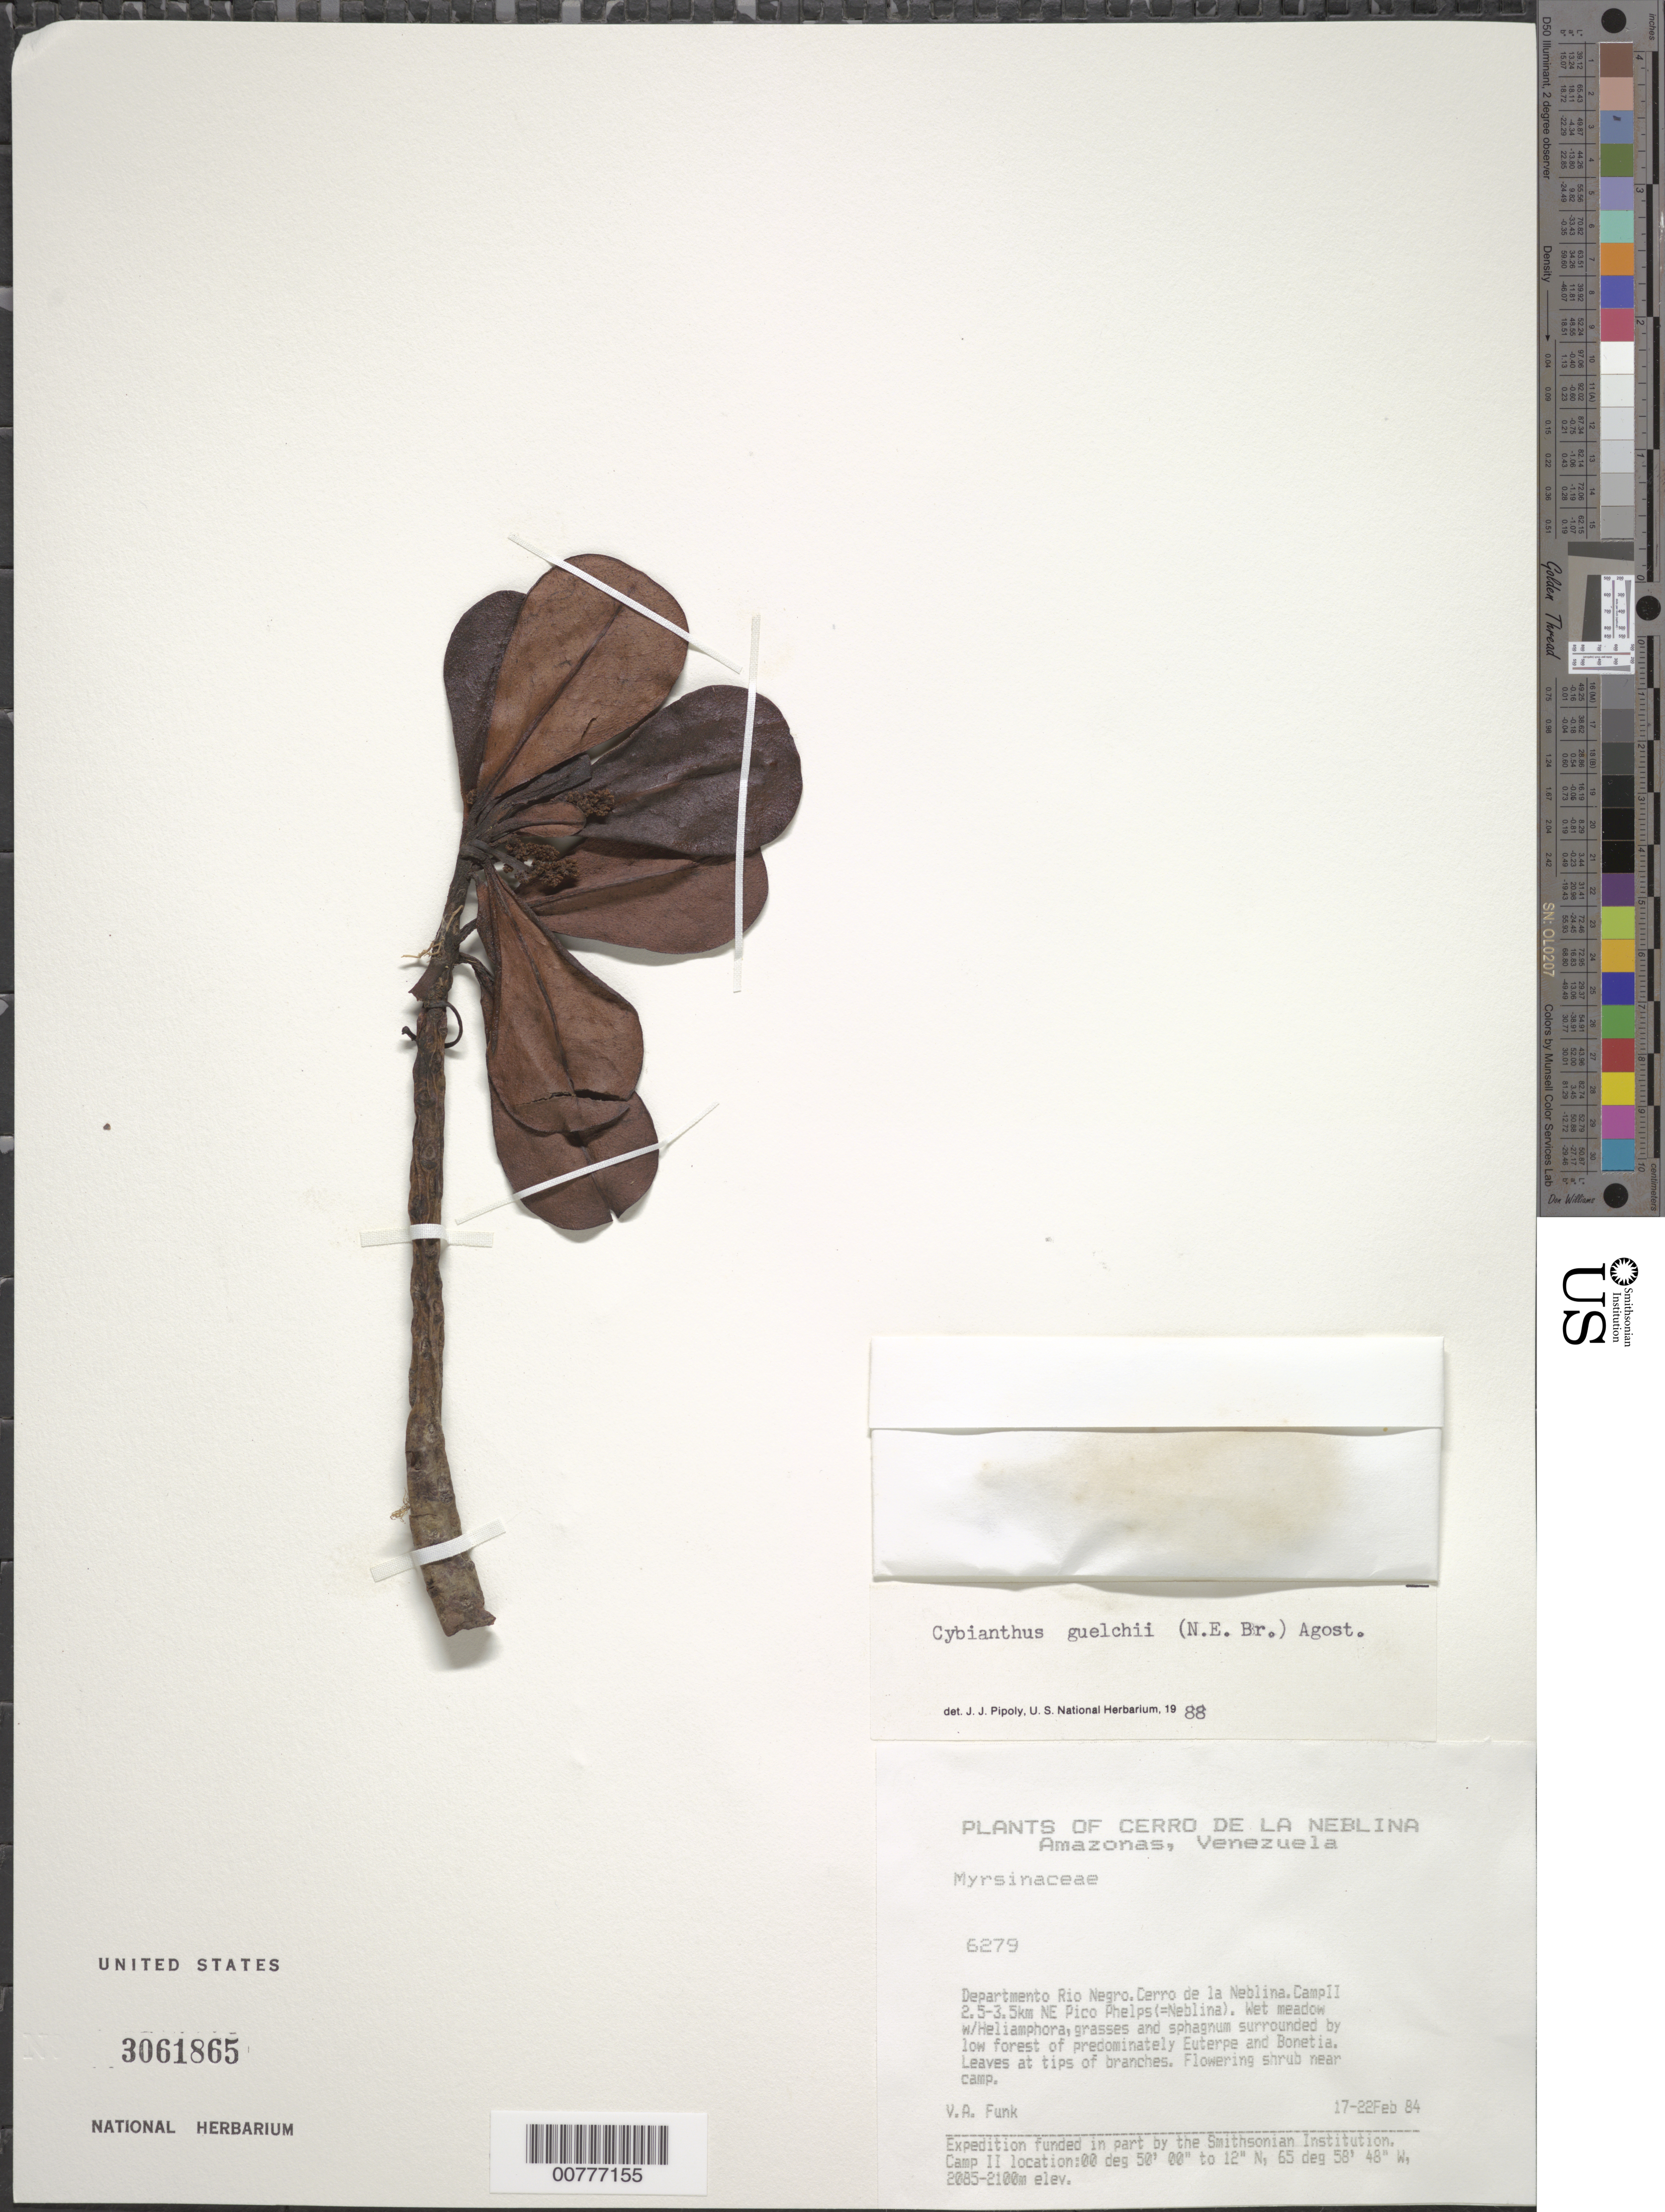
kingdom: Plantae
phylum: Tracheophyta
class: Magnoliopsida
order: Ericales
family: Primulaceae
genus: Cybianthus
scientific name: Cybianthus quelchii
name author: (N.E. Br.) G. Agostini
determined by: Pipoly, J. J., III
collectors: V. Funk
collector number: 6279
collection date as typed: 17-Feb-84 to 22-Feb-84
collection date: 1984-02-17/1984-02-22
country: Venezuela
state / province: Amazonas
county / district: Río Negro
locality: Cerro de la Neblina, Camp II 2.5-3.5 km NE Pico Phelps (=Neblina)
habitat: Wet meadow w/ Heliamphora, grasses and sphagnum surrounded by low forest of predominately Euterpe and Bonetia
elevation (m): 2085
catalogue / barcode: US 3061865